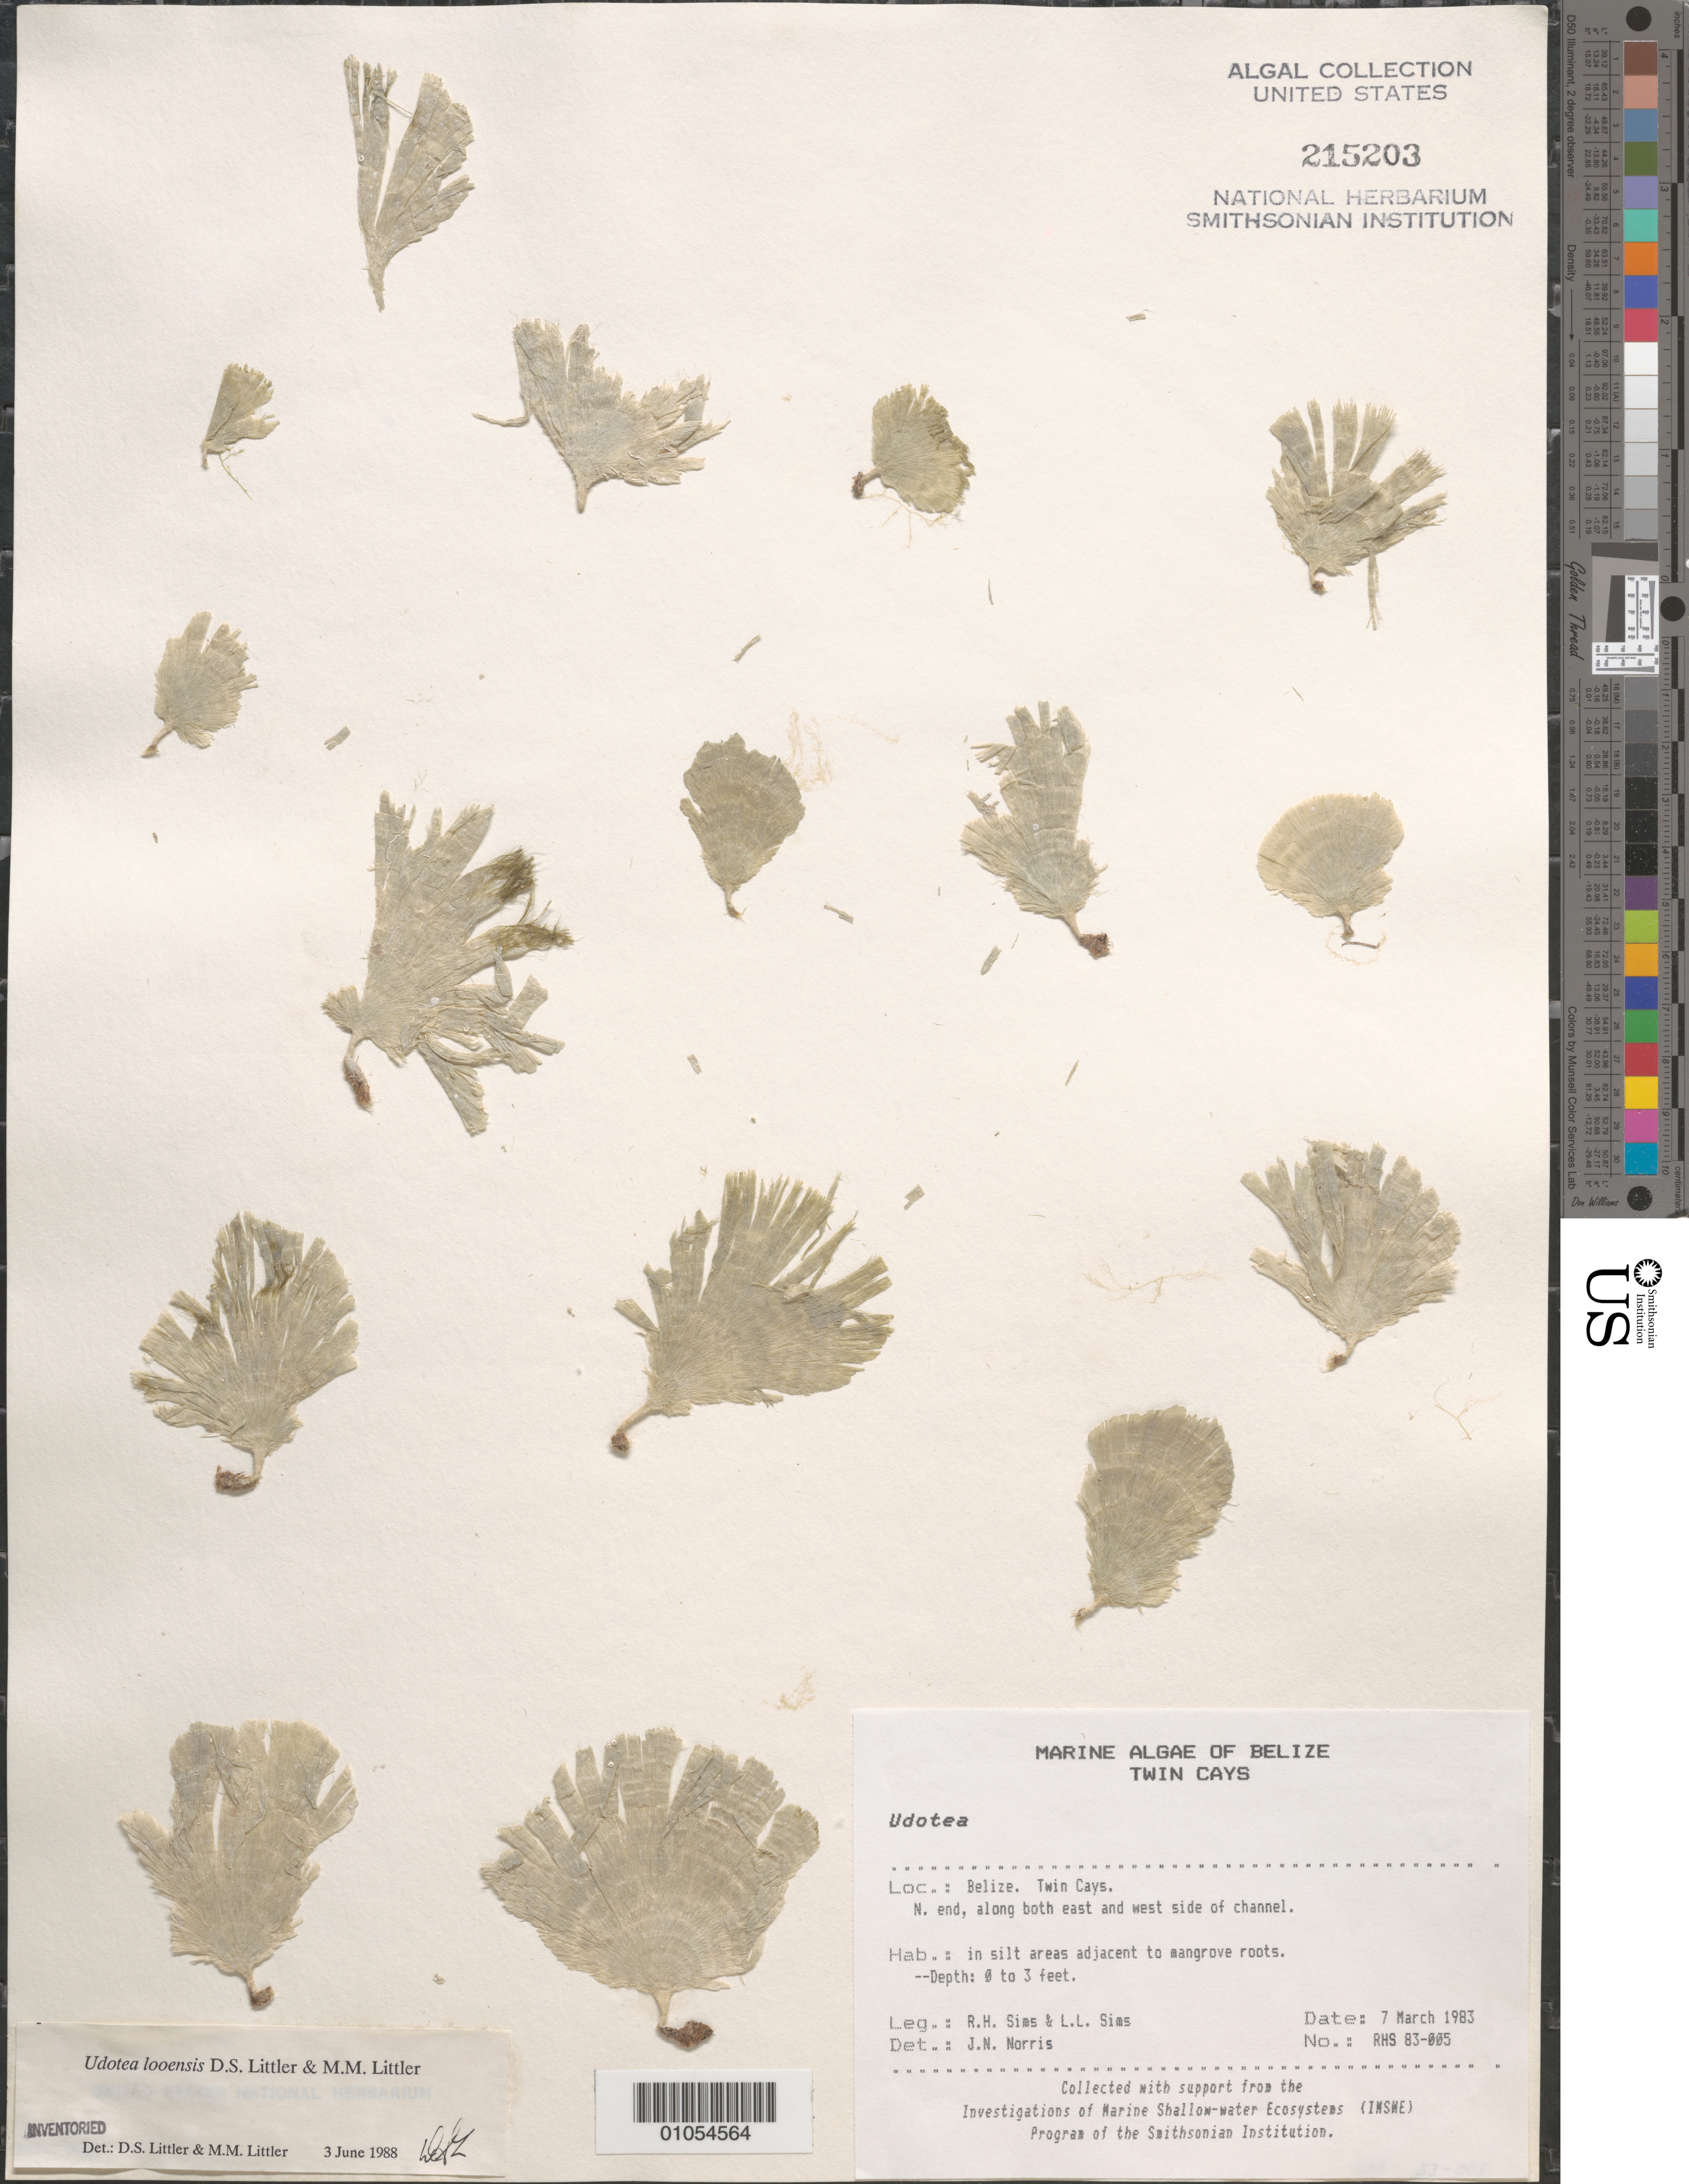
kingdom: Plantae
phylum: Chlorophyta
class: Ulvophyceae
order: Bryopsidales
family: Udoteaceae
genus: Udotea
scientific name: Udotea looensis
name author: D.S. Littler & Littler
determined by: Littler, D. S.; Littler, M. M.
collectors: R. H. Sims & L. L. Sims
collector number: RHS 83-005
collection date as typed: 07 Mar 1983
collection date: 1983-03-07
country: Belize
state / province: Stann Creek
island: Twin Cays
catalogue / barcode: US 215203